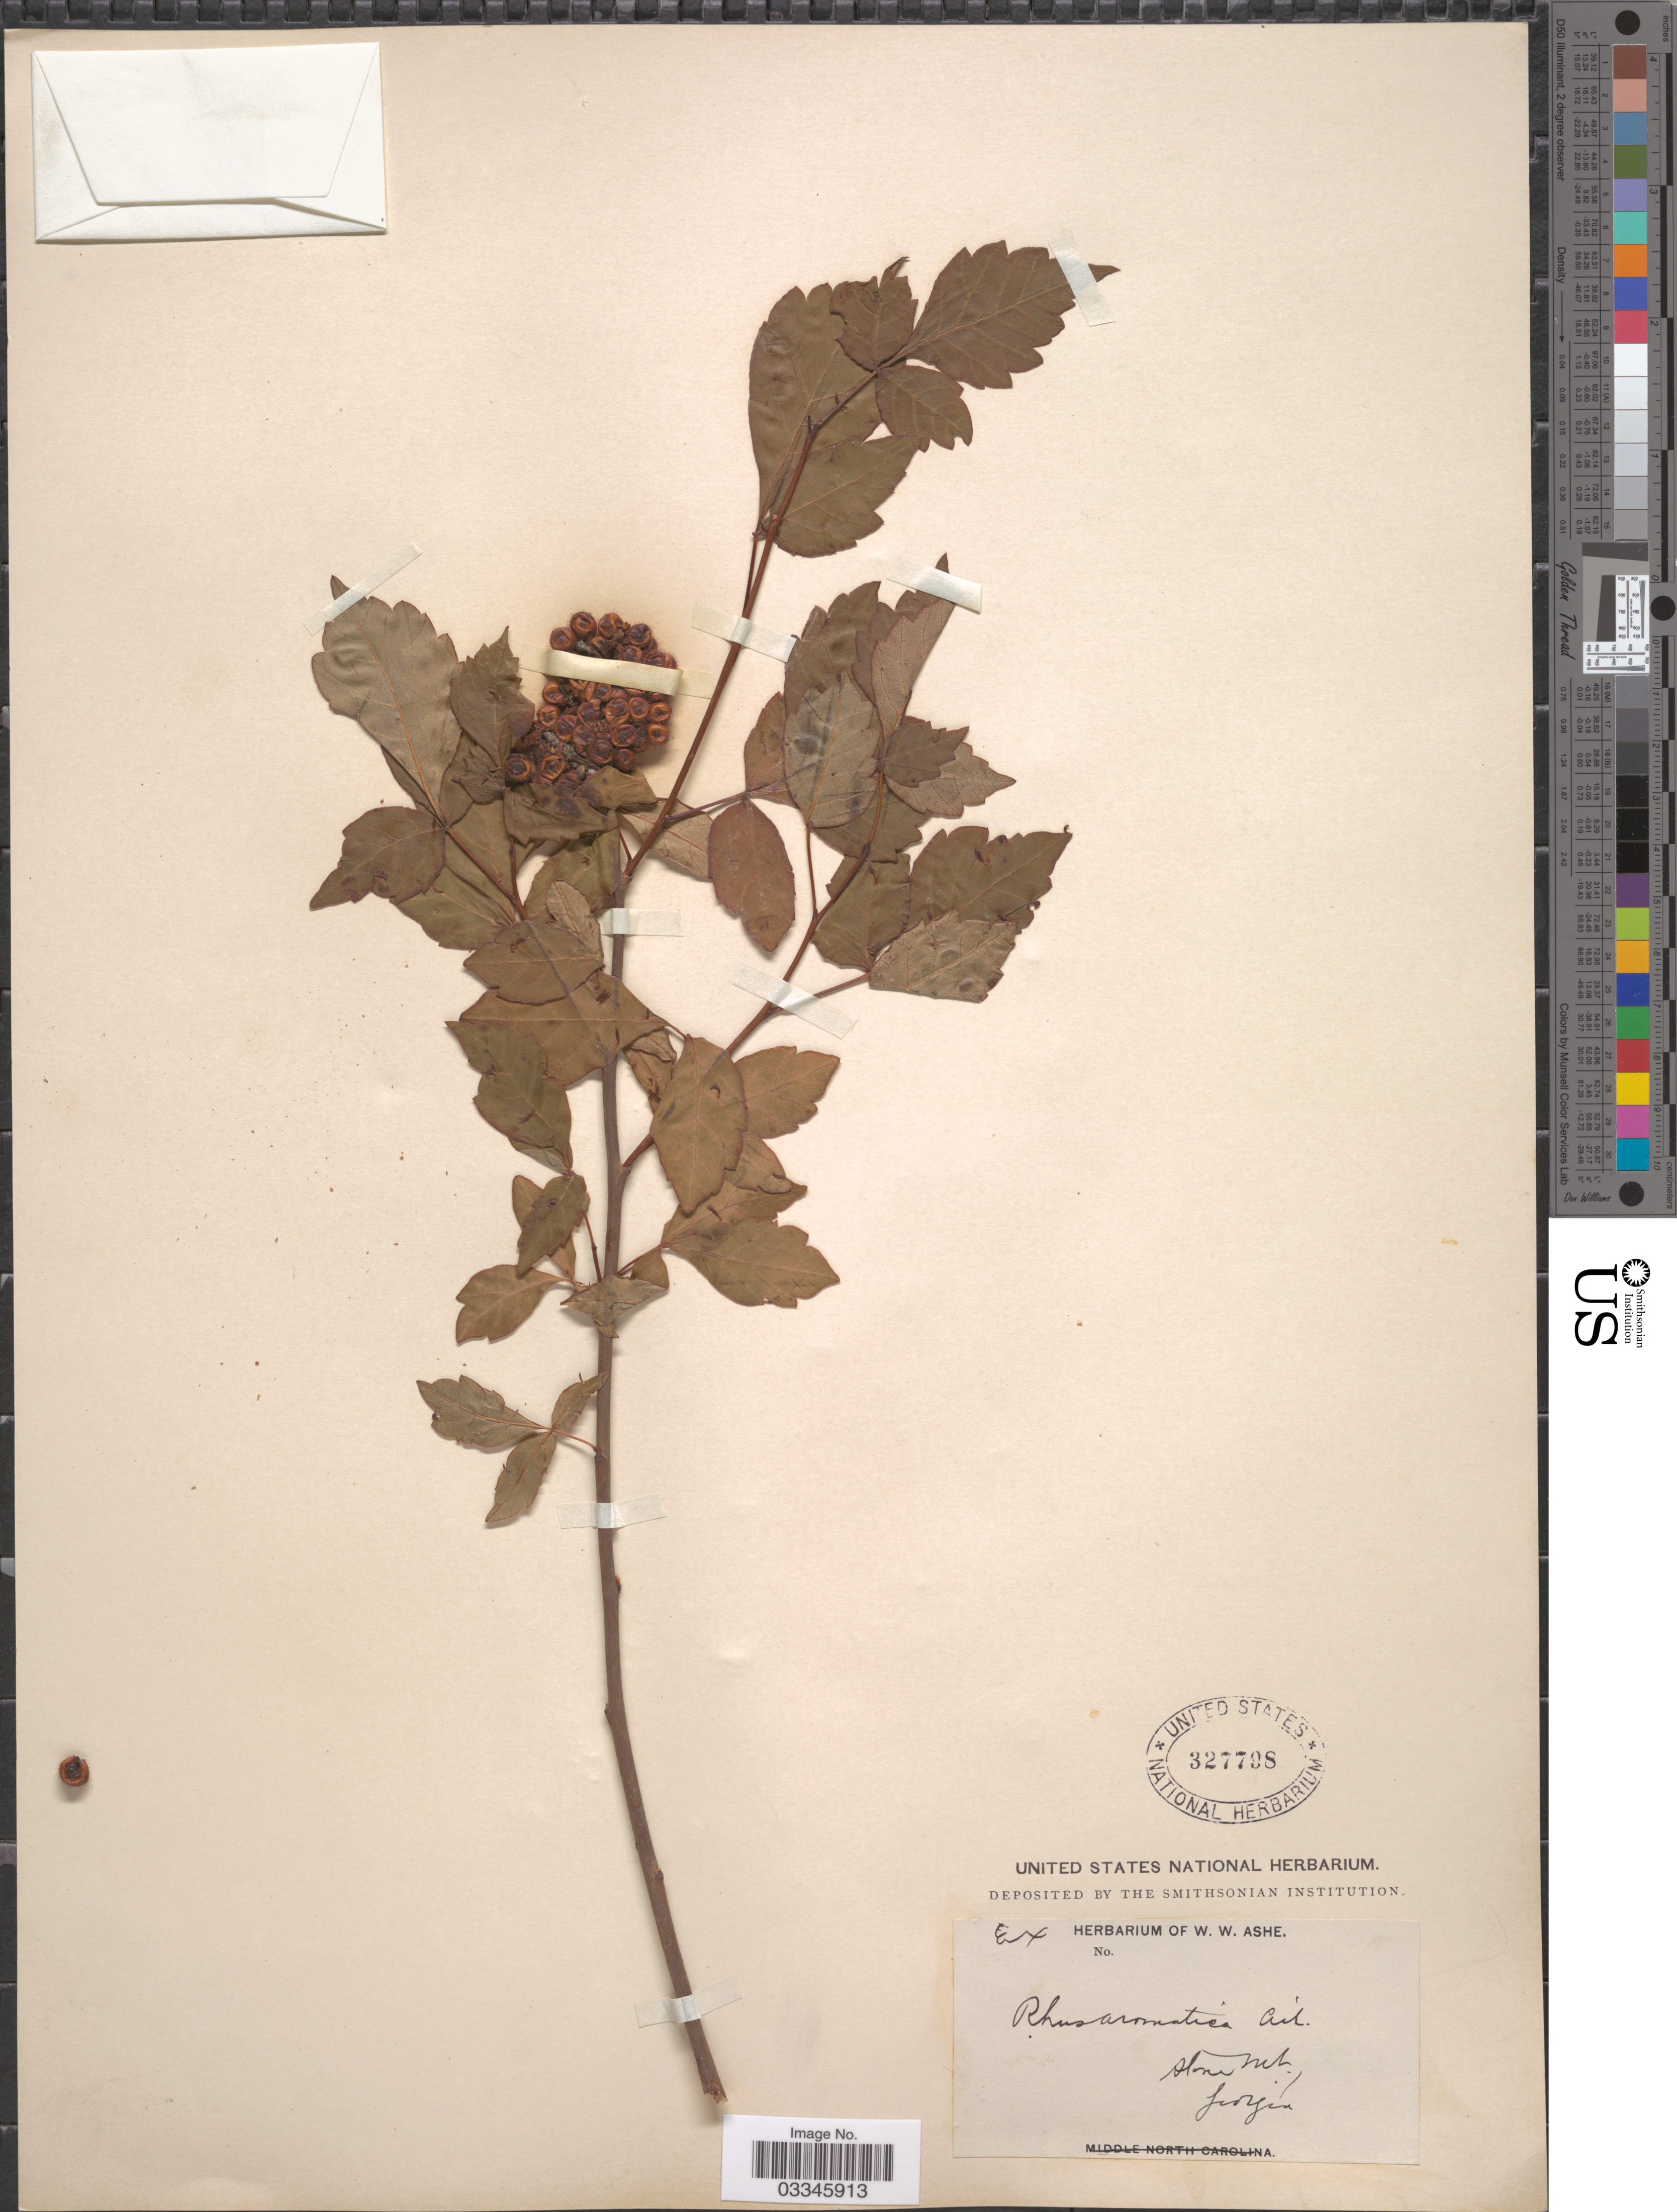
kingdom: Plantae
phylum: Tracheophyta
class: Magnoliopsida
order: Sapindales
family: Anacardiaceae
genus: Rhus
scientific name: Rhus crenata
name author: Thunb.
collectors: ex herb. W.W. Ashe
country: United States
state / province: Georgia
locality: Stone Mt.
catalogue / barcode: US 327798